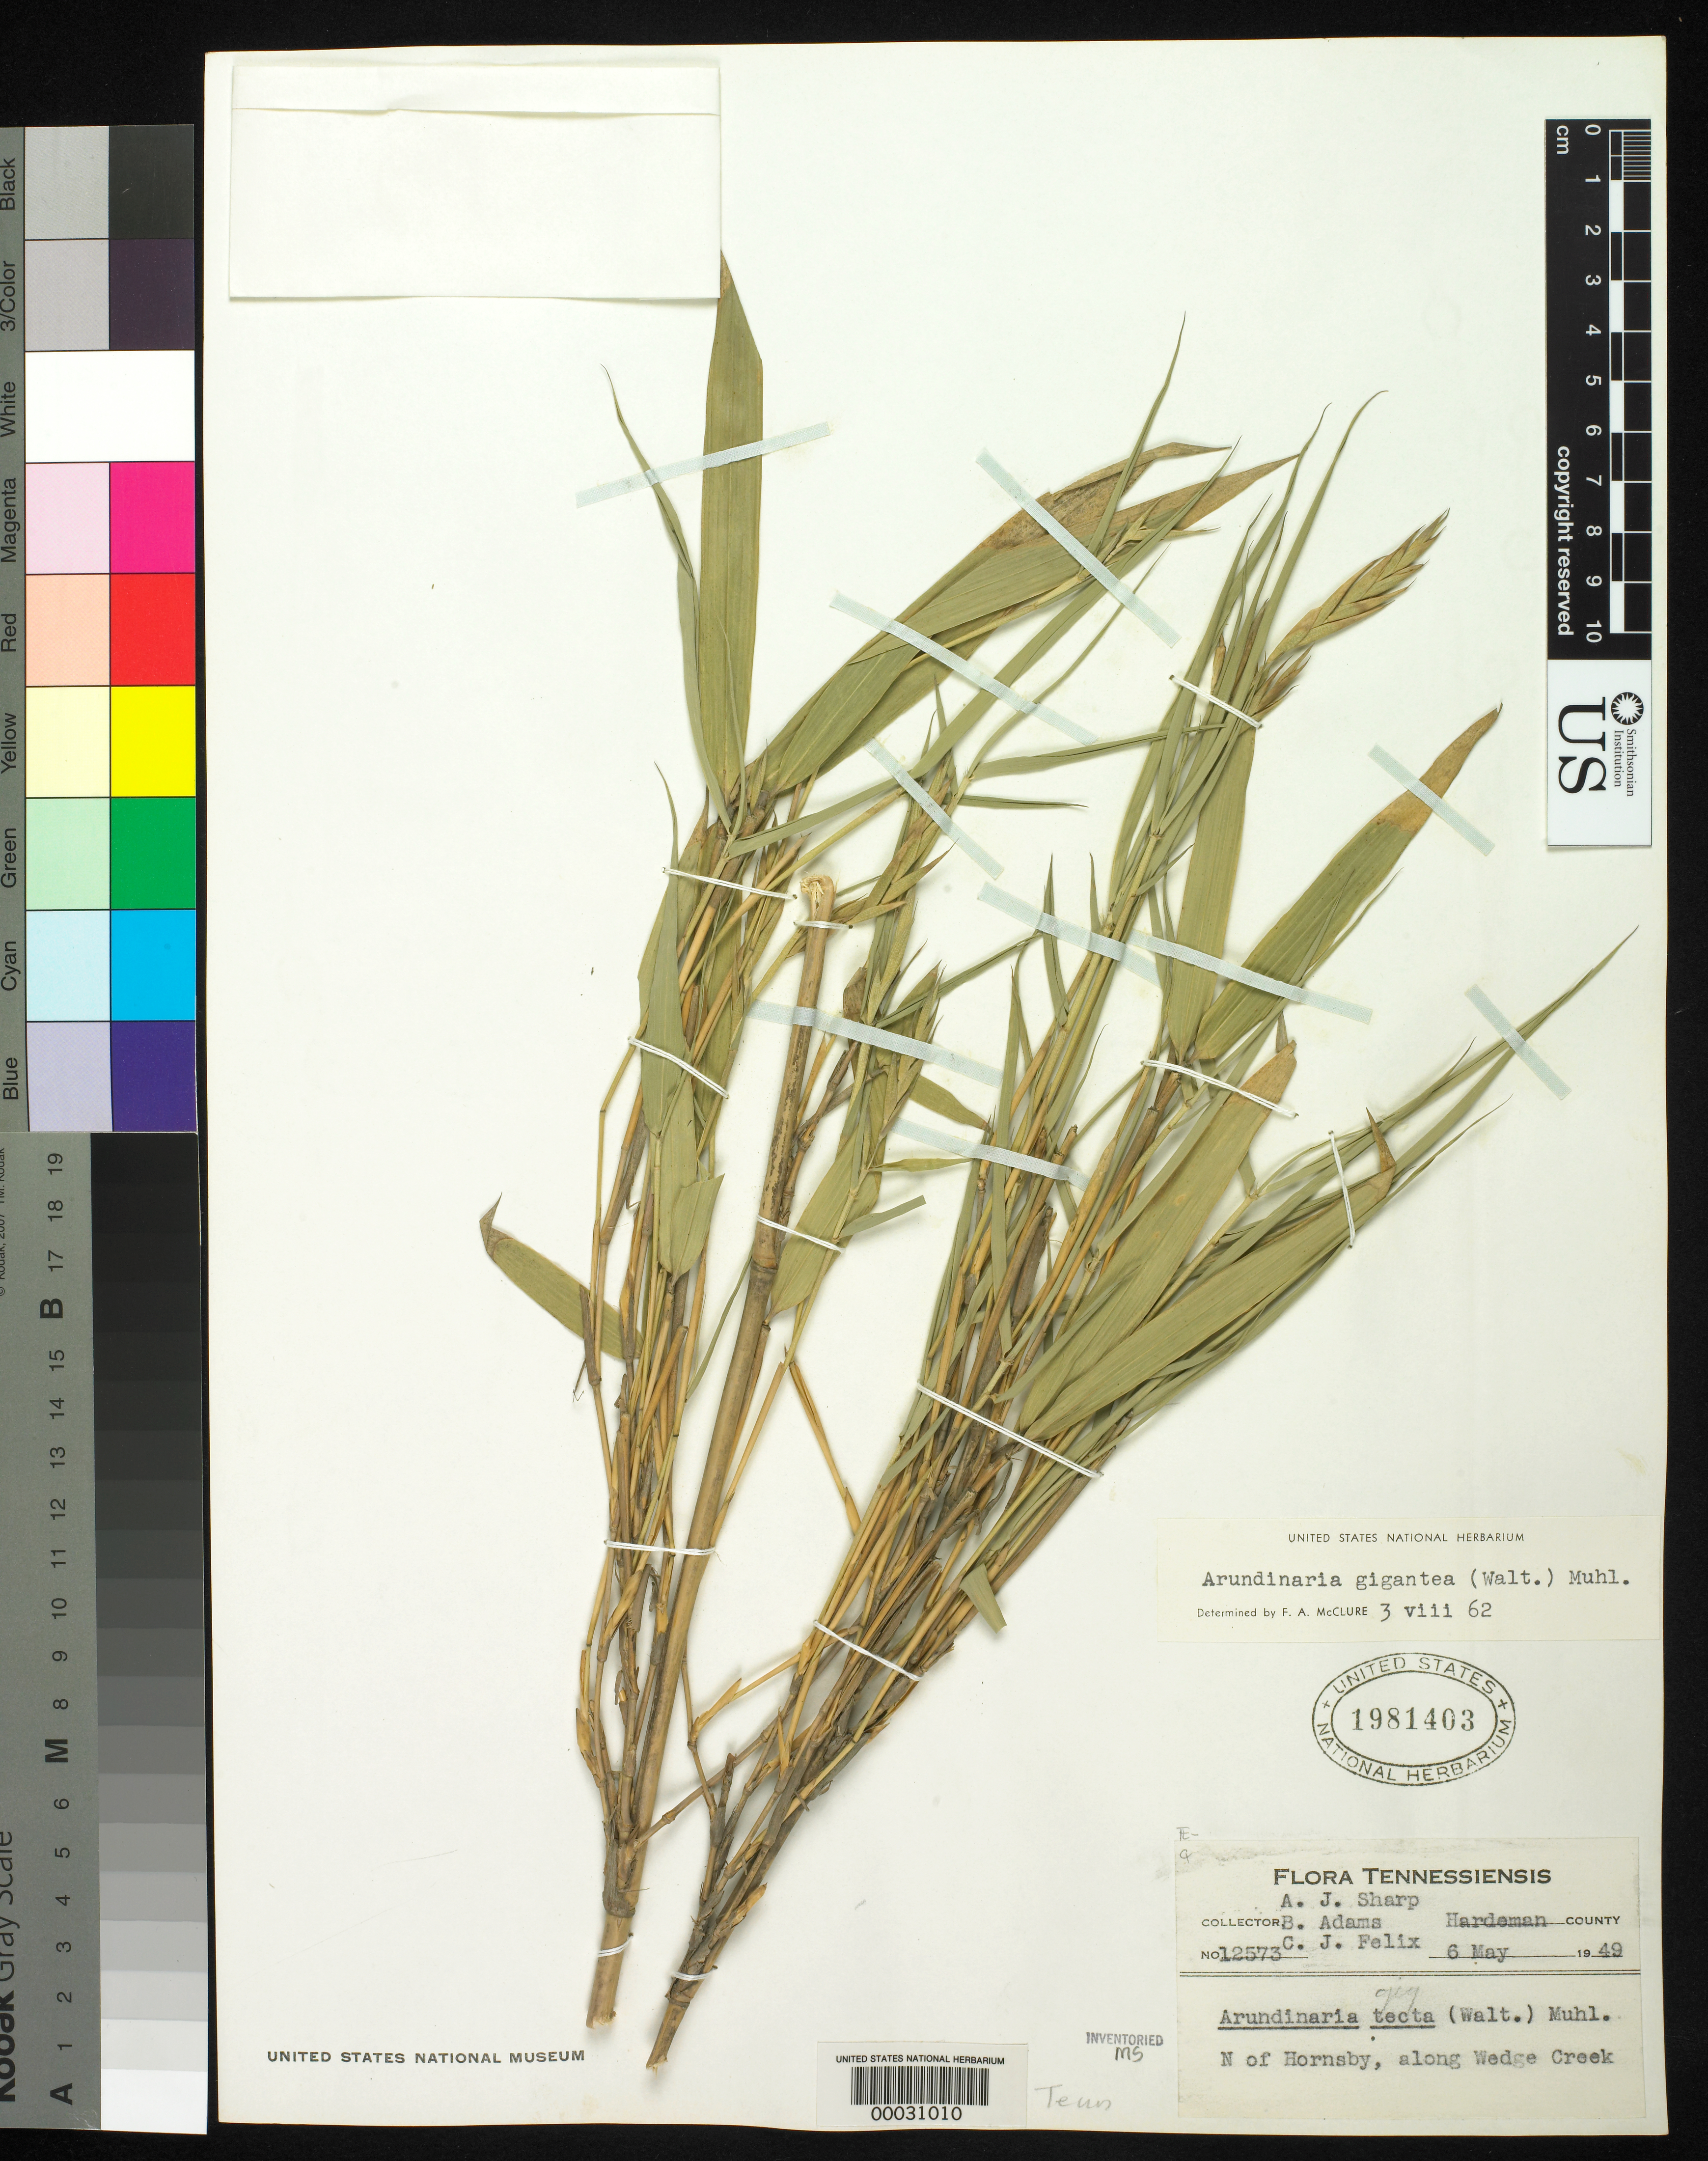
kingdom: Plantae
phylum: Tracheophyta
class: Liliopsida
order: Poales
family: Poaceae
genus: Arundinaria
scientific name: Arundinaria gigantea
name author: (Walter) Muhl.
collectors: A. J. Sharp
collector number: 12573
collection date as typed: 06 May 1949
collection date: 1949-05-06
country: United States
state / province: Tennessee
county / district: Hardeman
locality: Hornsby, wedge creek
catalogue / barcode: US 1981403